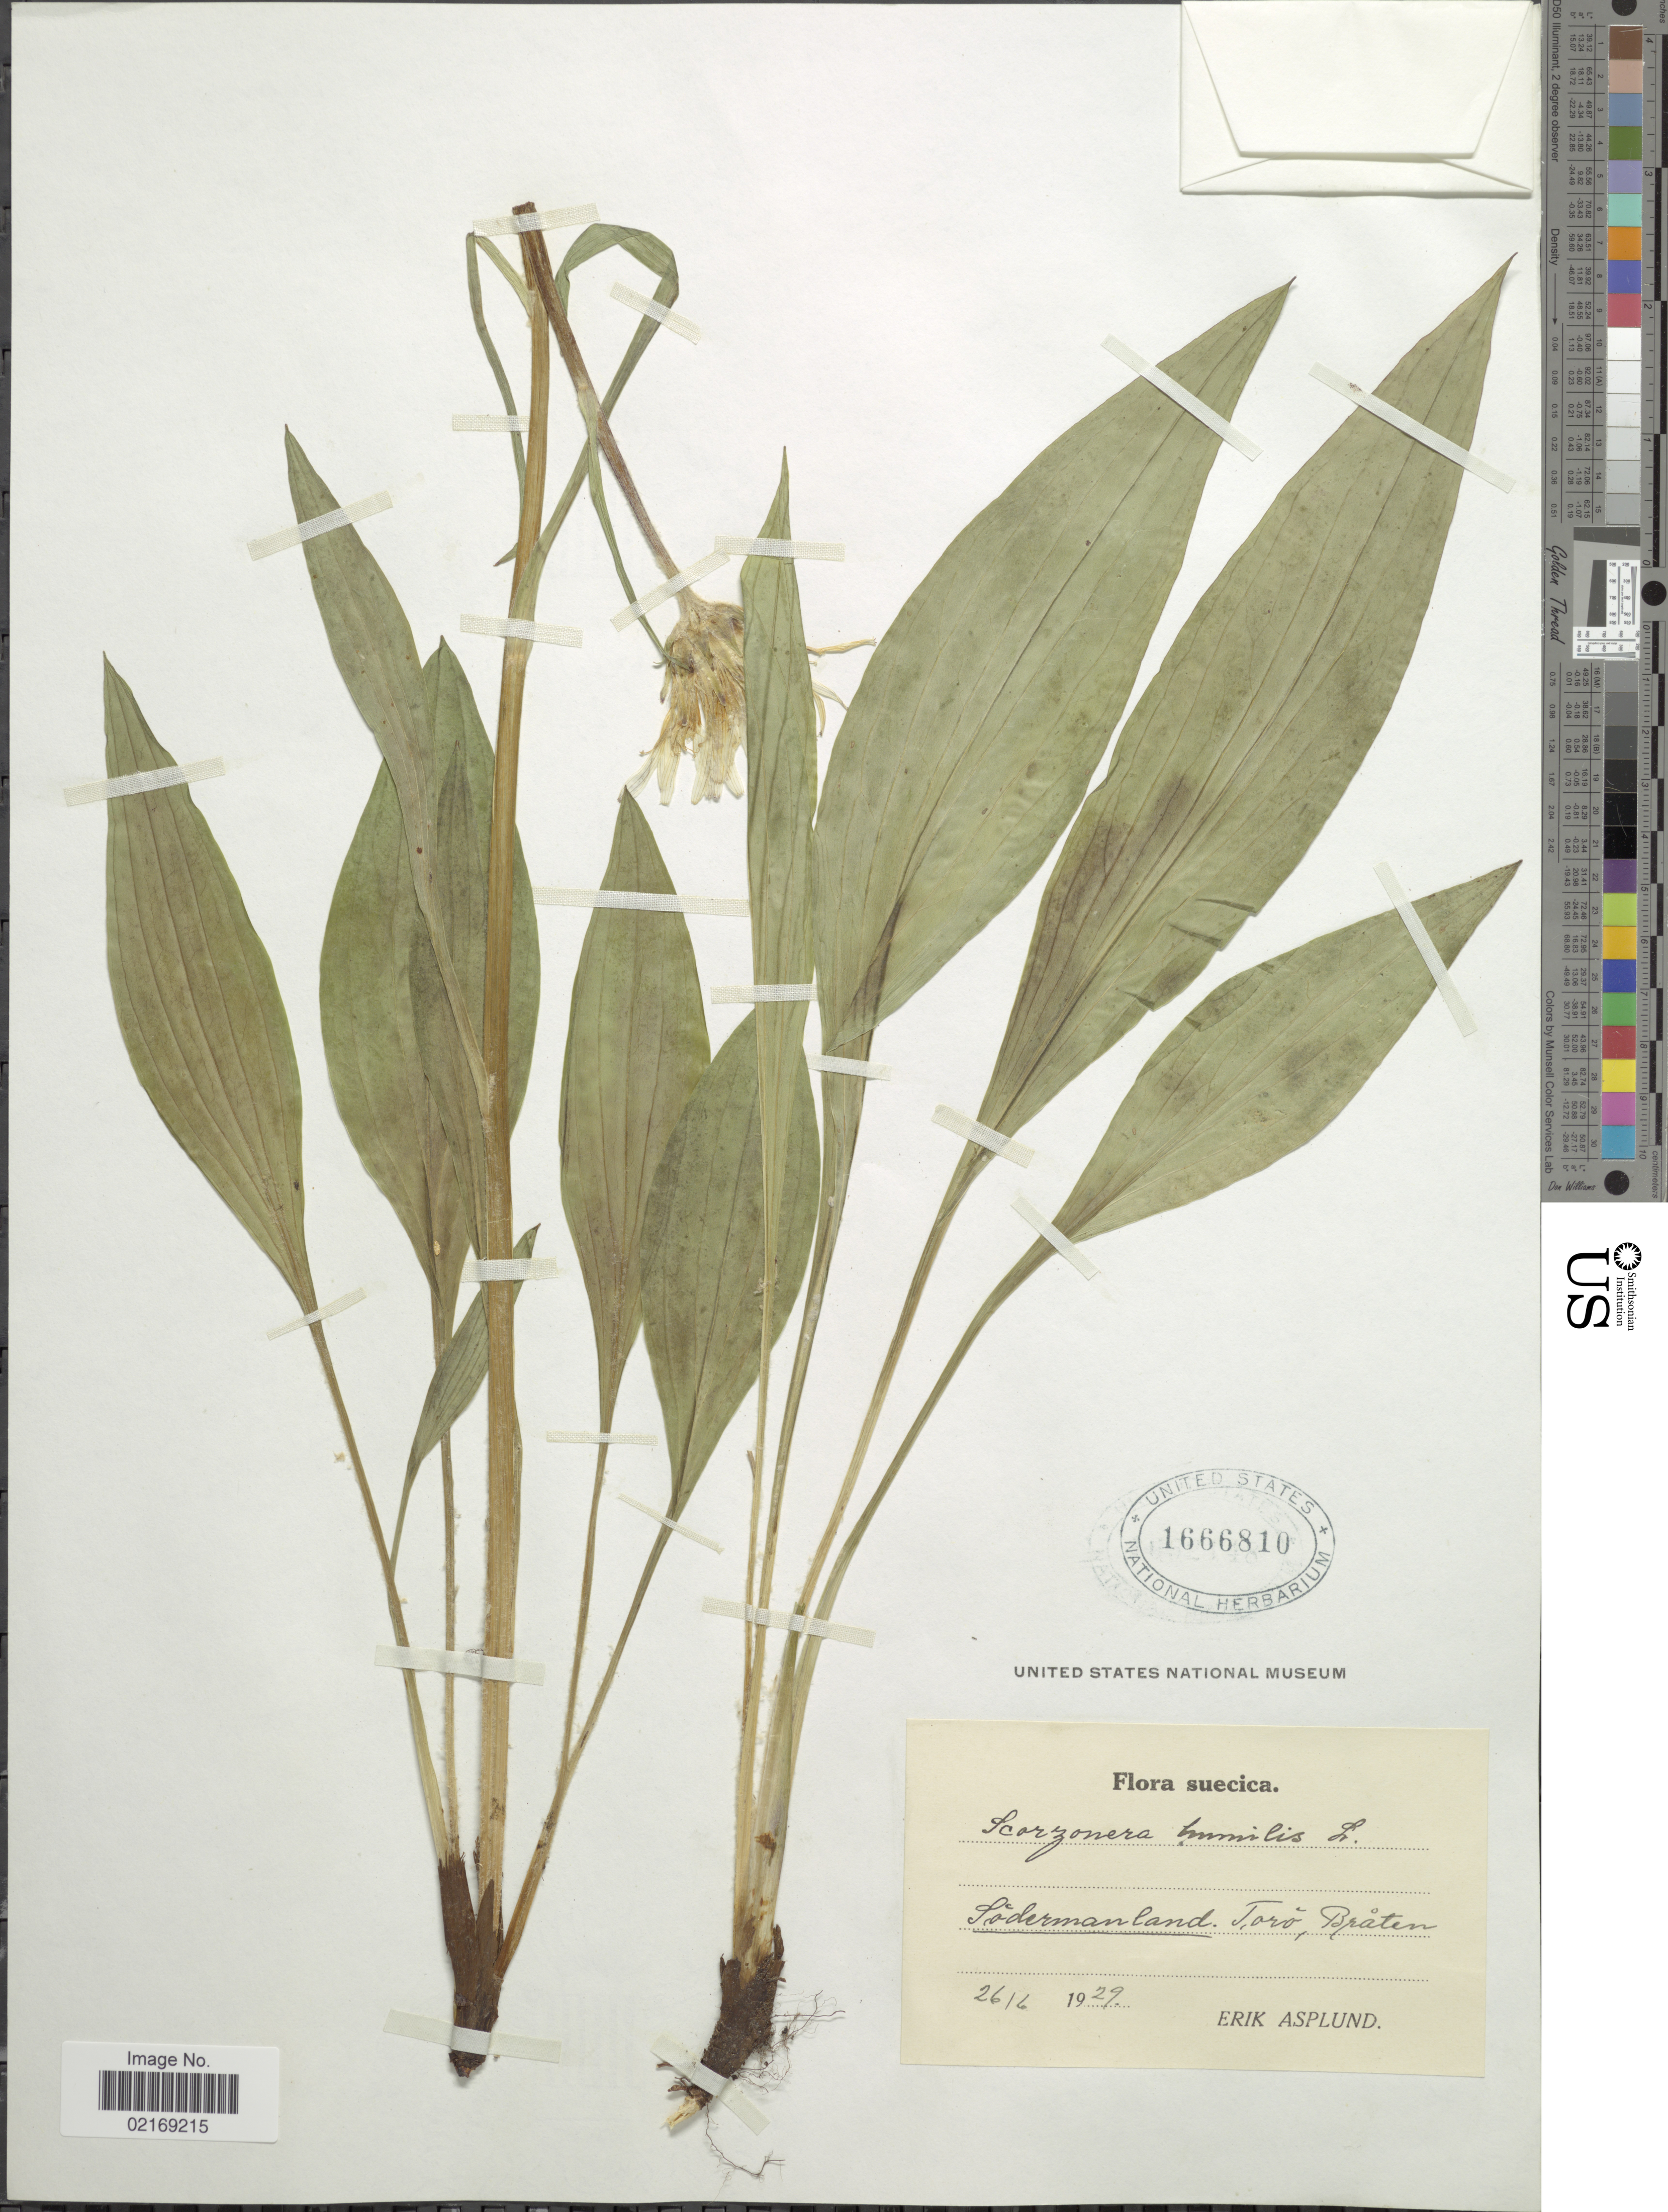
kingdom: Plantae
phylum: Tracheophyta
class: Magnoliopsida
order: Asterales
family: Asteraceae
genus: Scorzonera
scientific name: Scorzonera humilis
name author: L.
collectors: E. Asplund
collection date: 1929-06-26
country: Sweden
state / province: Sodermanland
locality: Toro, Braten.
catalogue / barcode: US 1666810